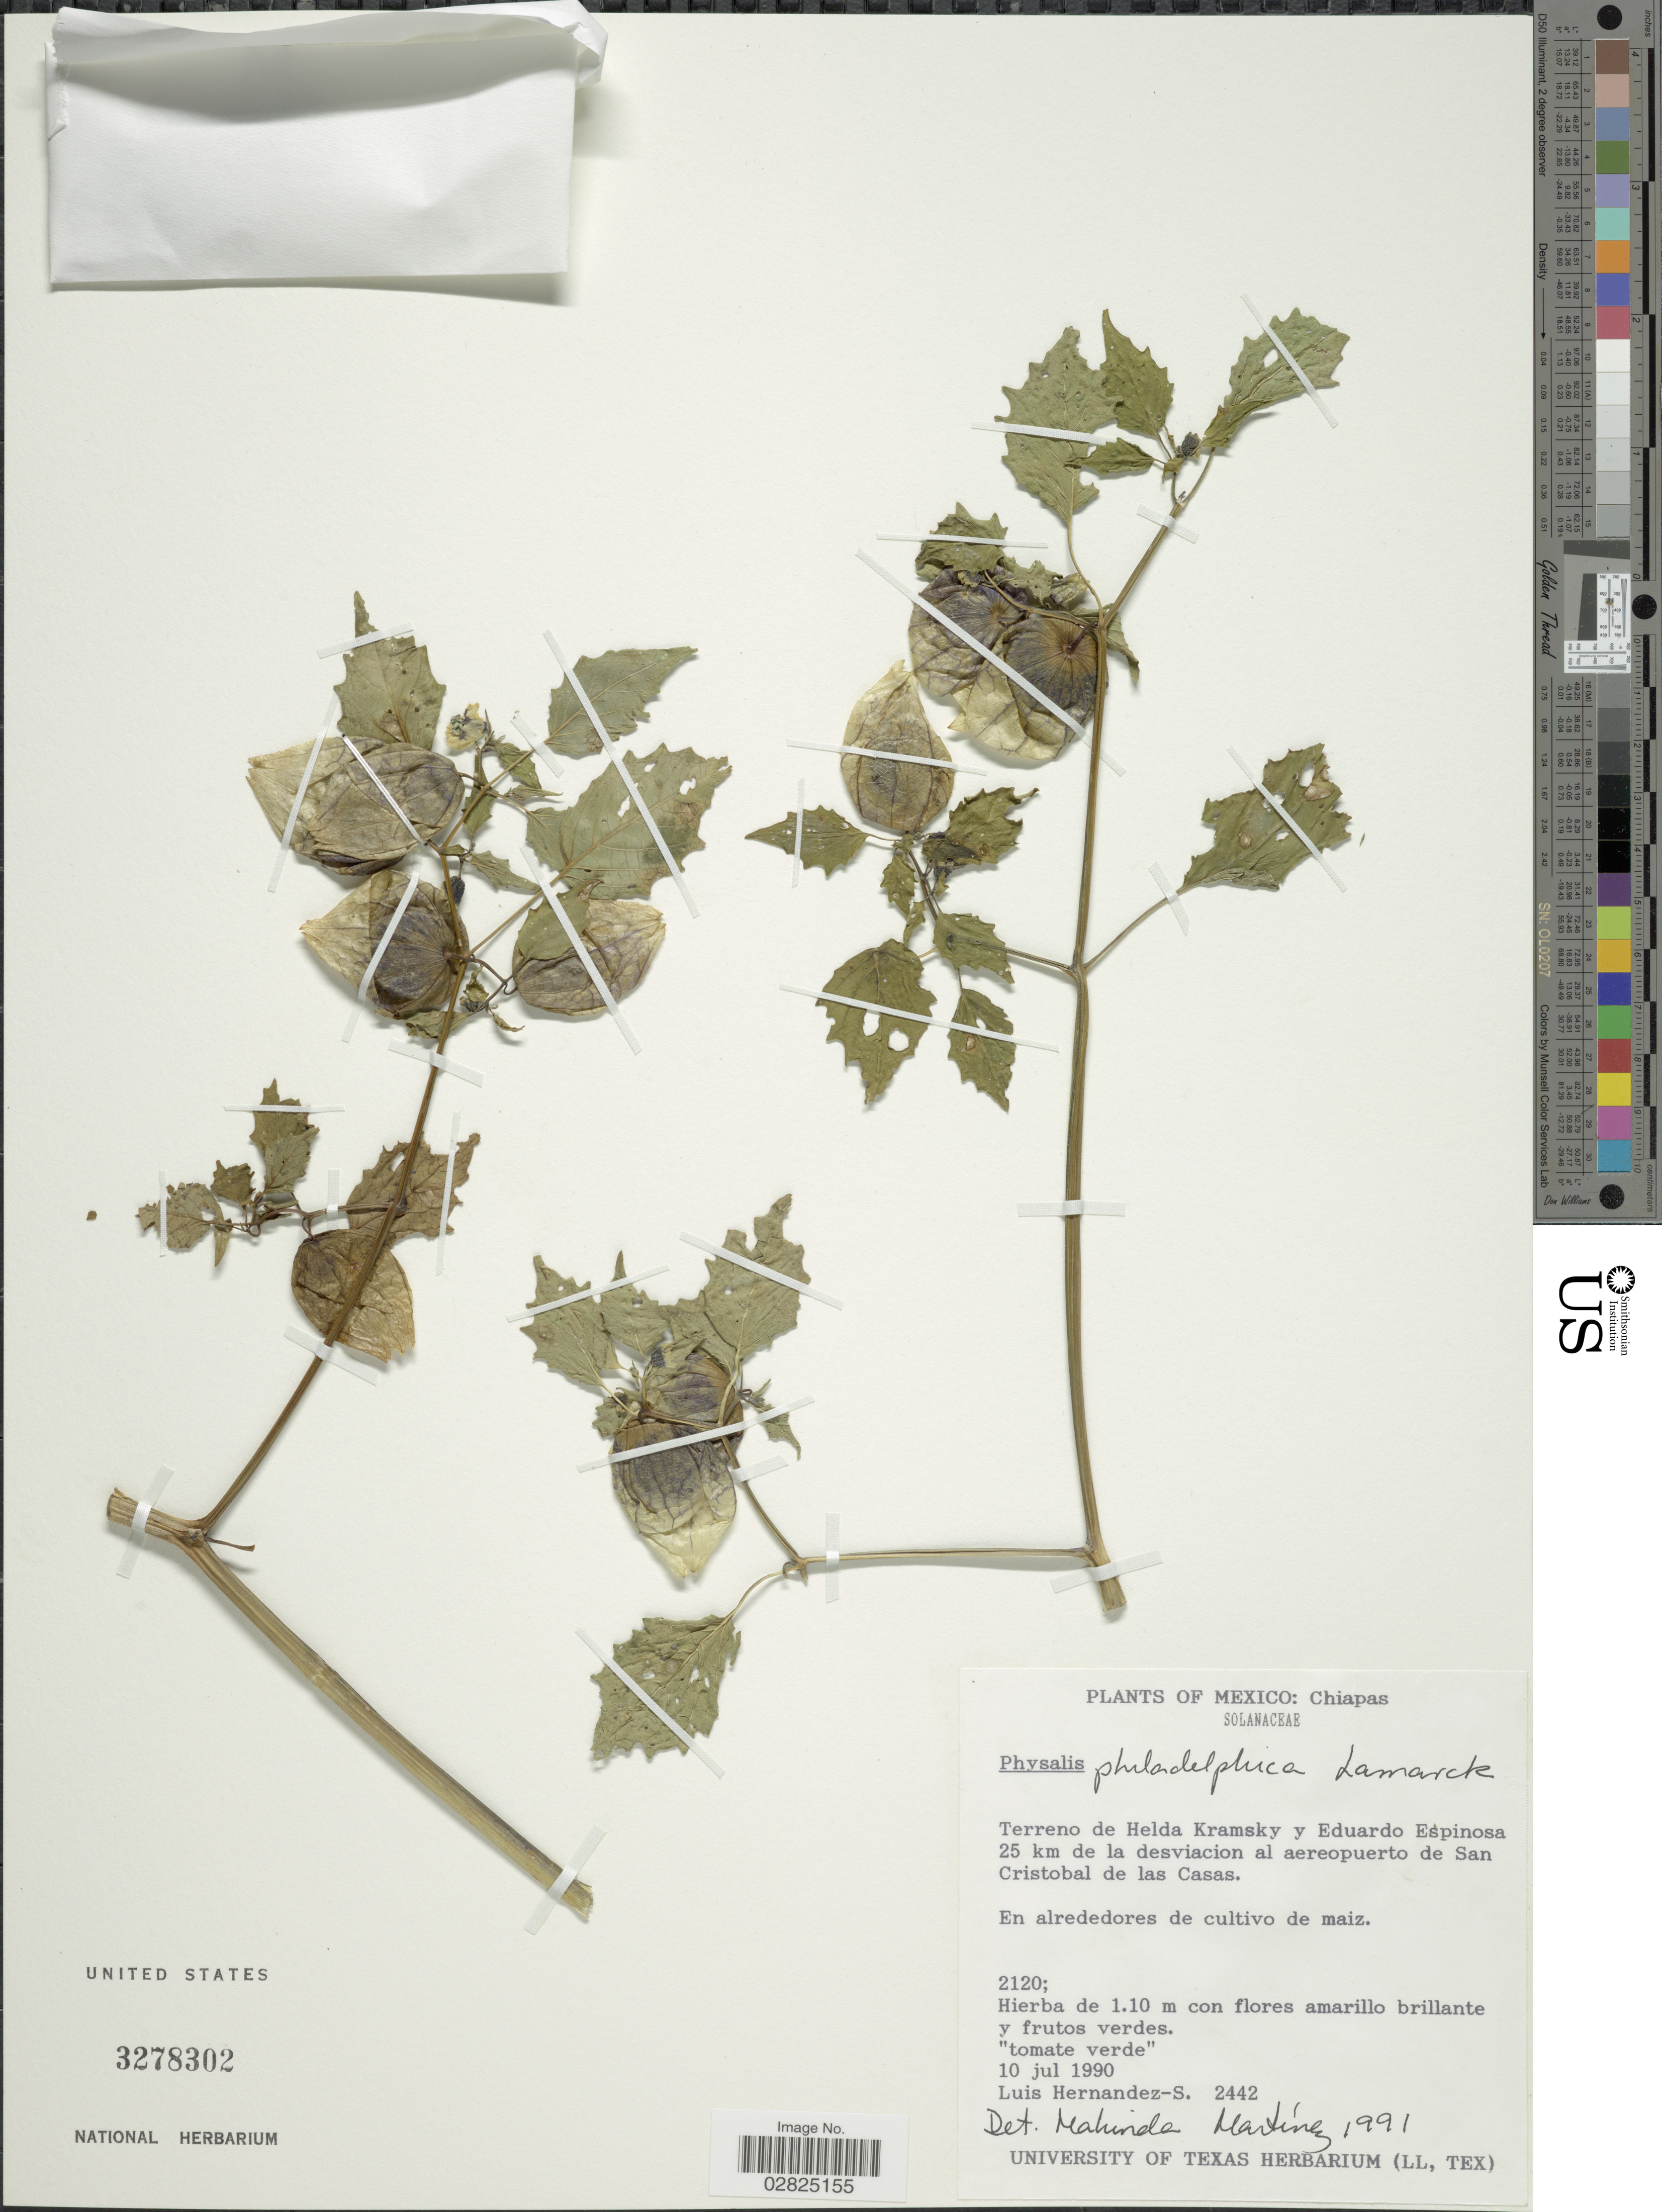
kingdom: Plantae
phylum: Tracheophyta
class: Magnoliopsida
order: Solanales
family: Solanaceae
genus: Physalis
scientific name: Physalis philadelphica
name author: Lam.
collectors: L. G. Hernández-Sandoval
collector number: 2442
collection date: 1990-07-10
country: Mexico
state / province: Chiapas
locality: Terreno de Helda Kramsky y Eduardo Espinosa 25 km de la desviacion al aeropuerto de San Cristobal de las Casas.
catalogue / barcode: US 3278302